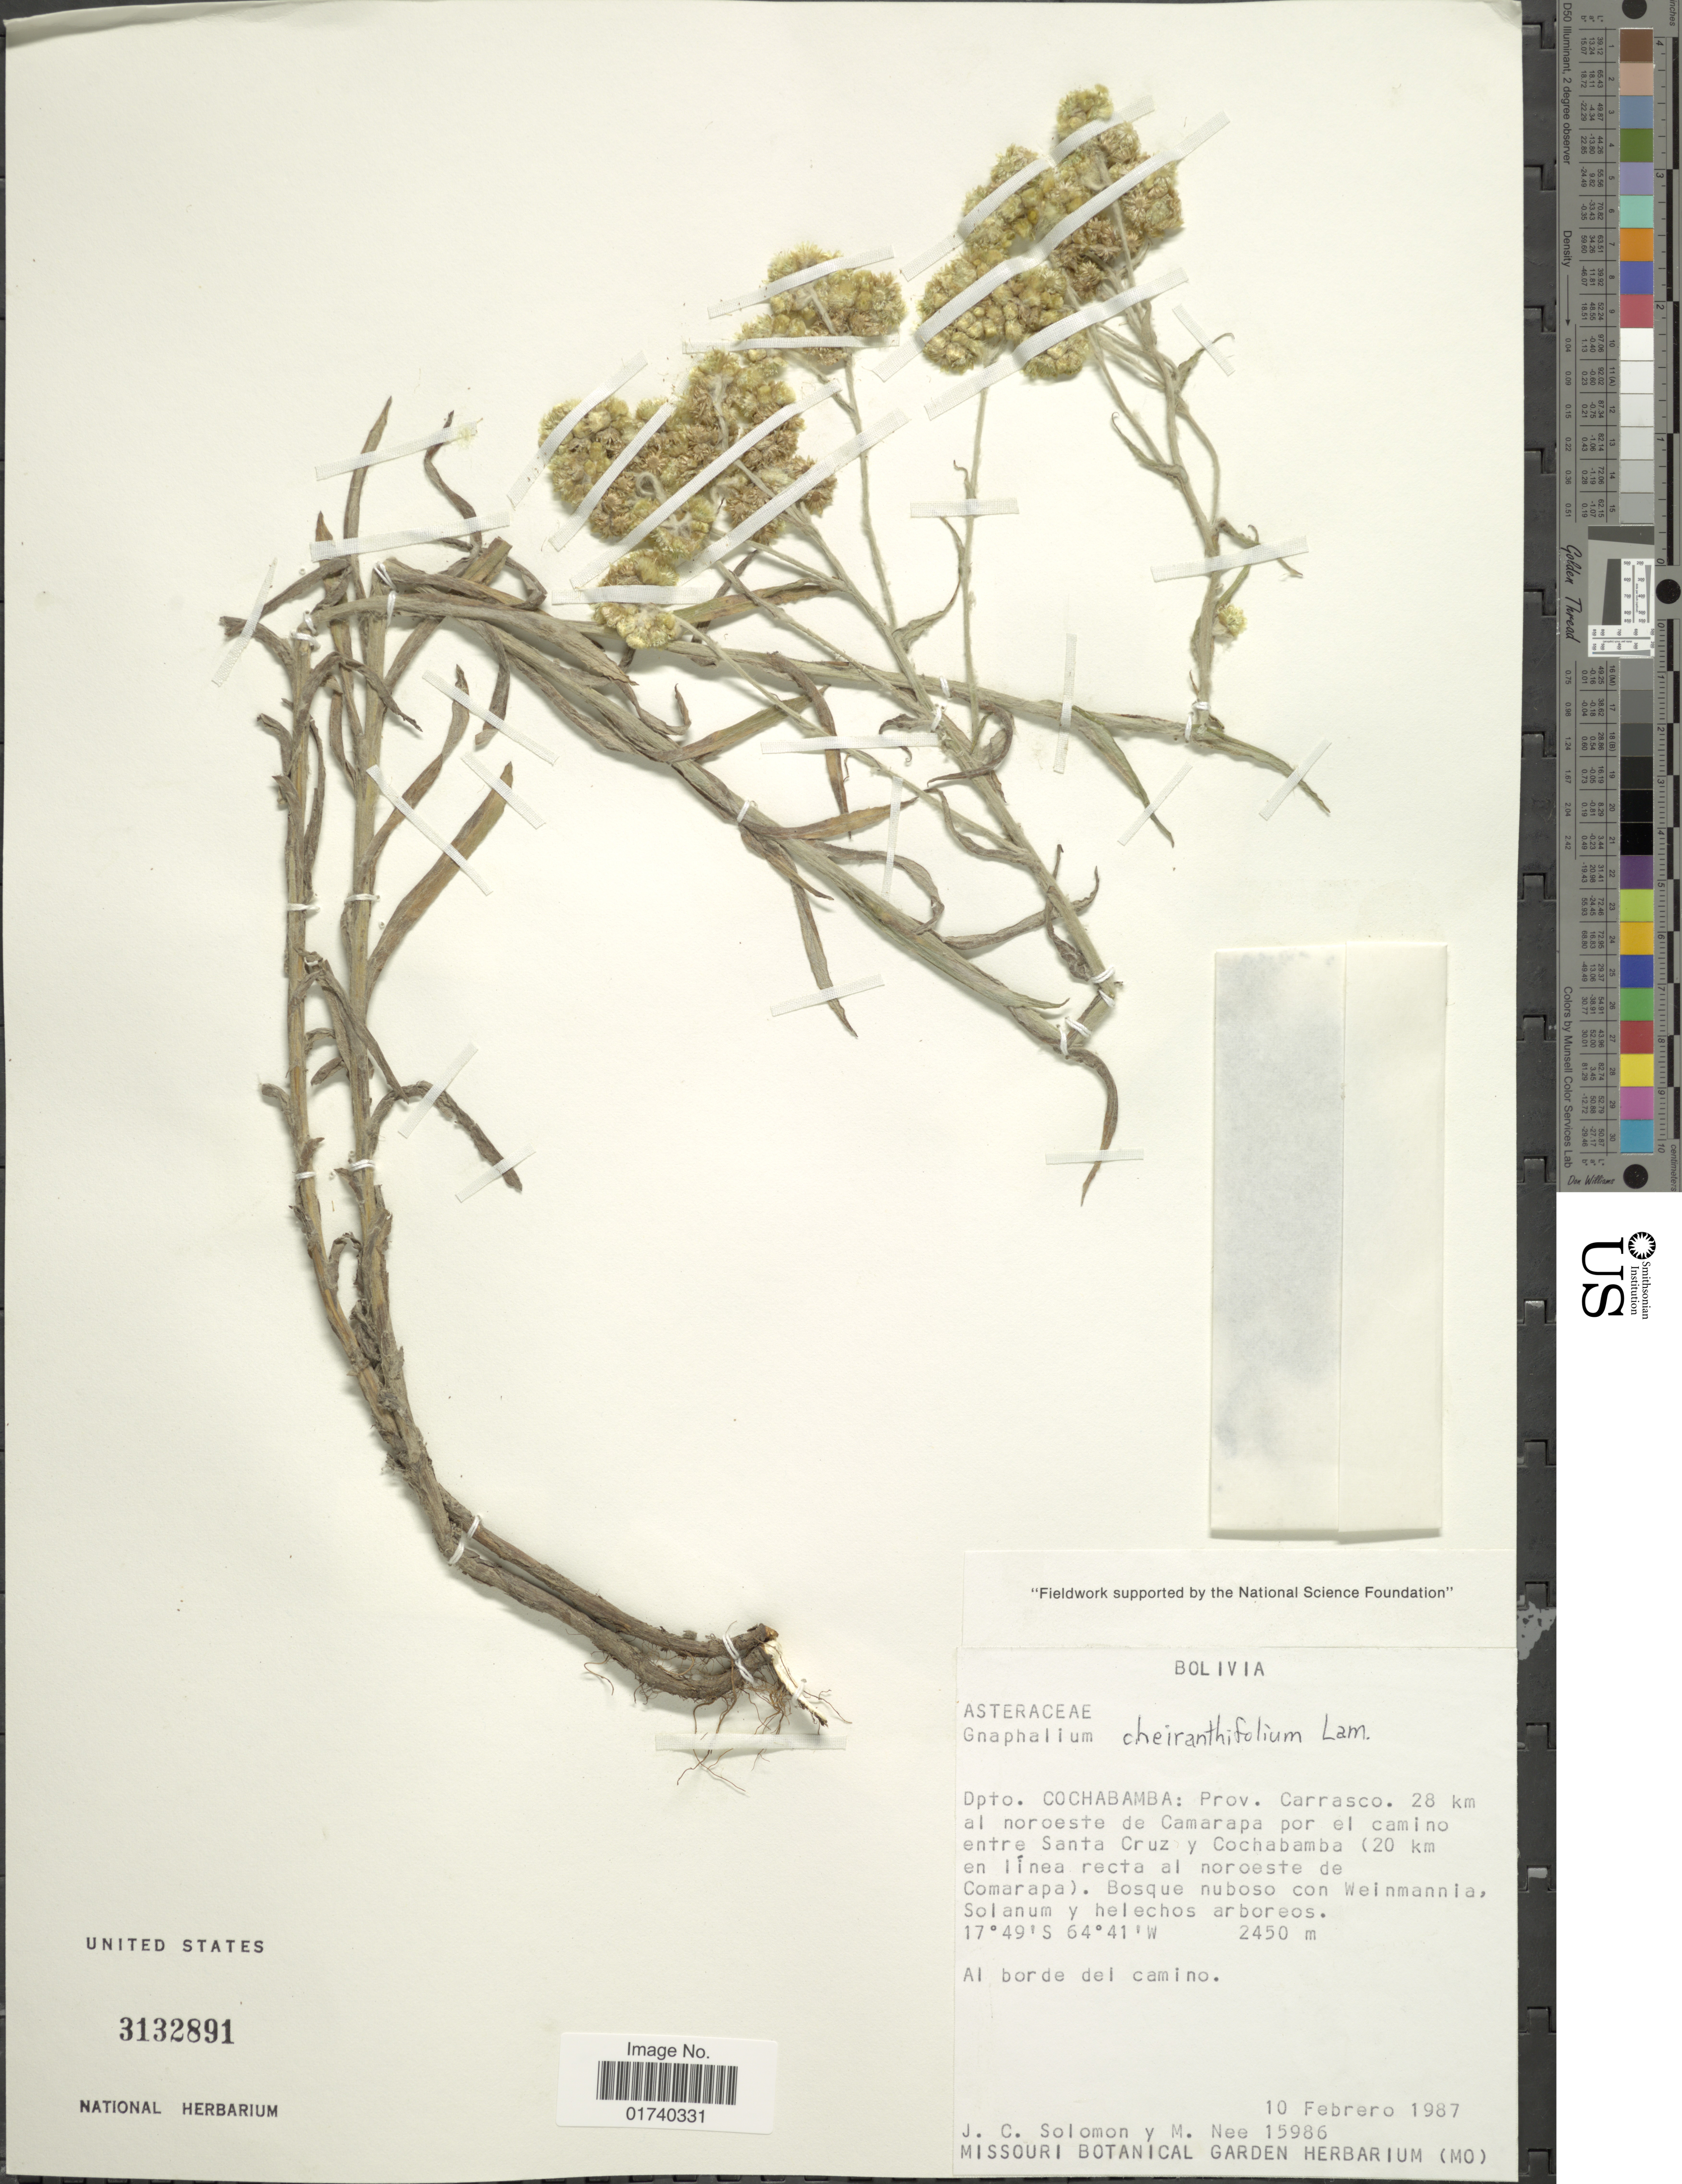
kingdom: Plantae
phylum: Tracheophyta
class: Magnoliopsida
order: Asterales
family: Asteraceae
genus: Pseudognaphalium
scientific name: Pseudognaphalium cheiranthifolium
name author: (Lam.) Hilliard & B.L. Burtt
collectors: J. C. Solomon & M. Nee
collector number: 15986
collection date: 1987-02-10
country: Bolivia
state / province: Cochabamba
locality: Dpto. Cochabamba, Prov. Carrasco. 28 km al noroeste de Camrapa por el camino entre Santa Cruz y Cochabamba ( 20 km en linea recta al noroeste de Comarapa ).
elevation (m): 2450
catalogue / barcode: US 3132891